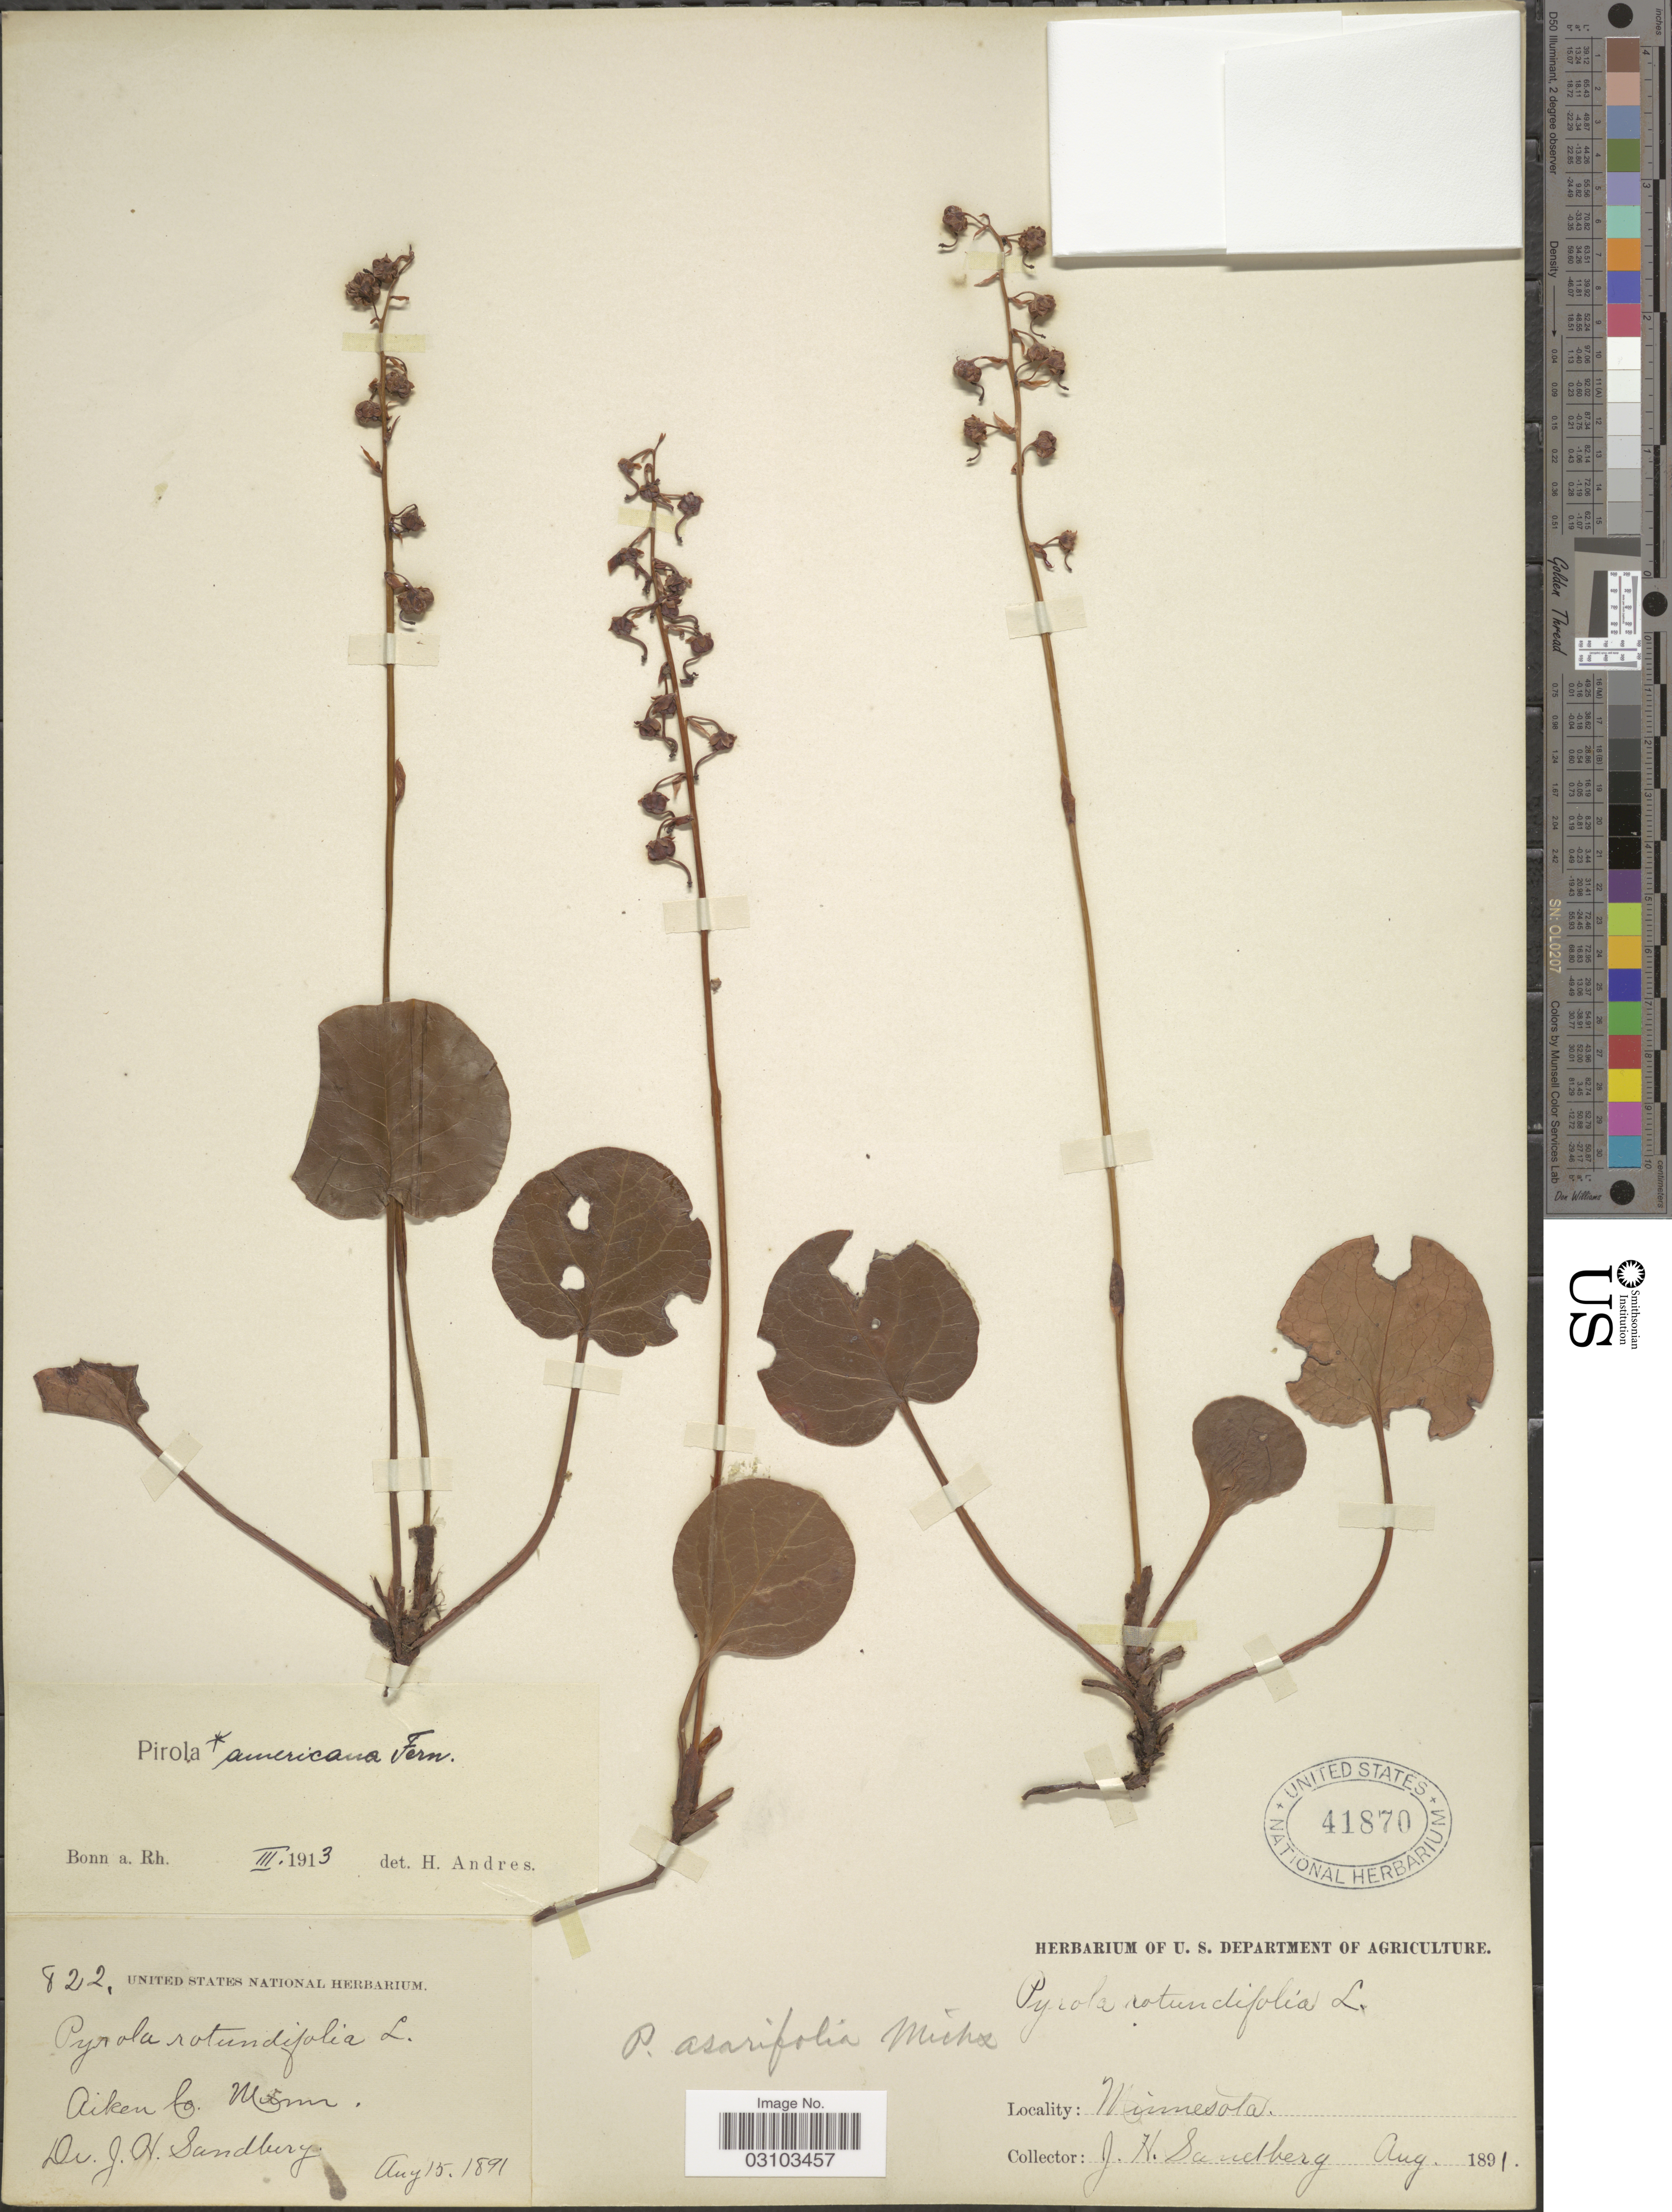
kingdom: Plantae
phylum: Tracheophyta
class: Magnoliopsida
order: Ericales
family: Ericaceae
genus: Pyrola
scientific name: Pyrola asarifolia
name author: Michx.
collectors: J. H. Sandberg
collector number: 822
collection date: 1891-08-15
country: United States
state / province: Minnesota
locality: Aiken Co.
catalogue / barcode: US 41870